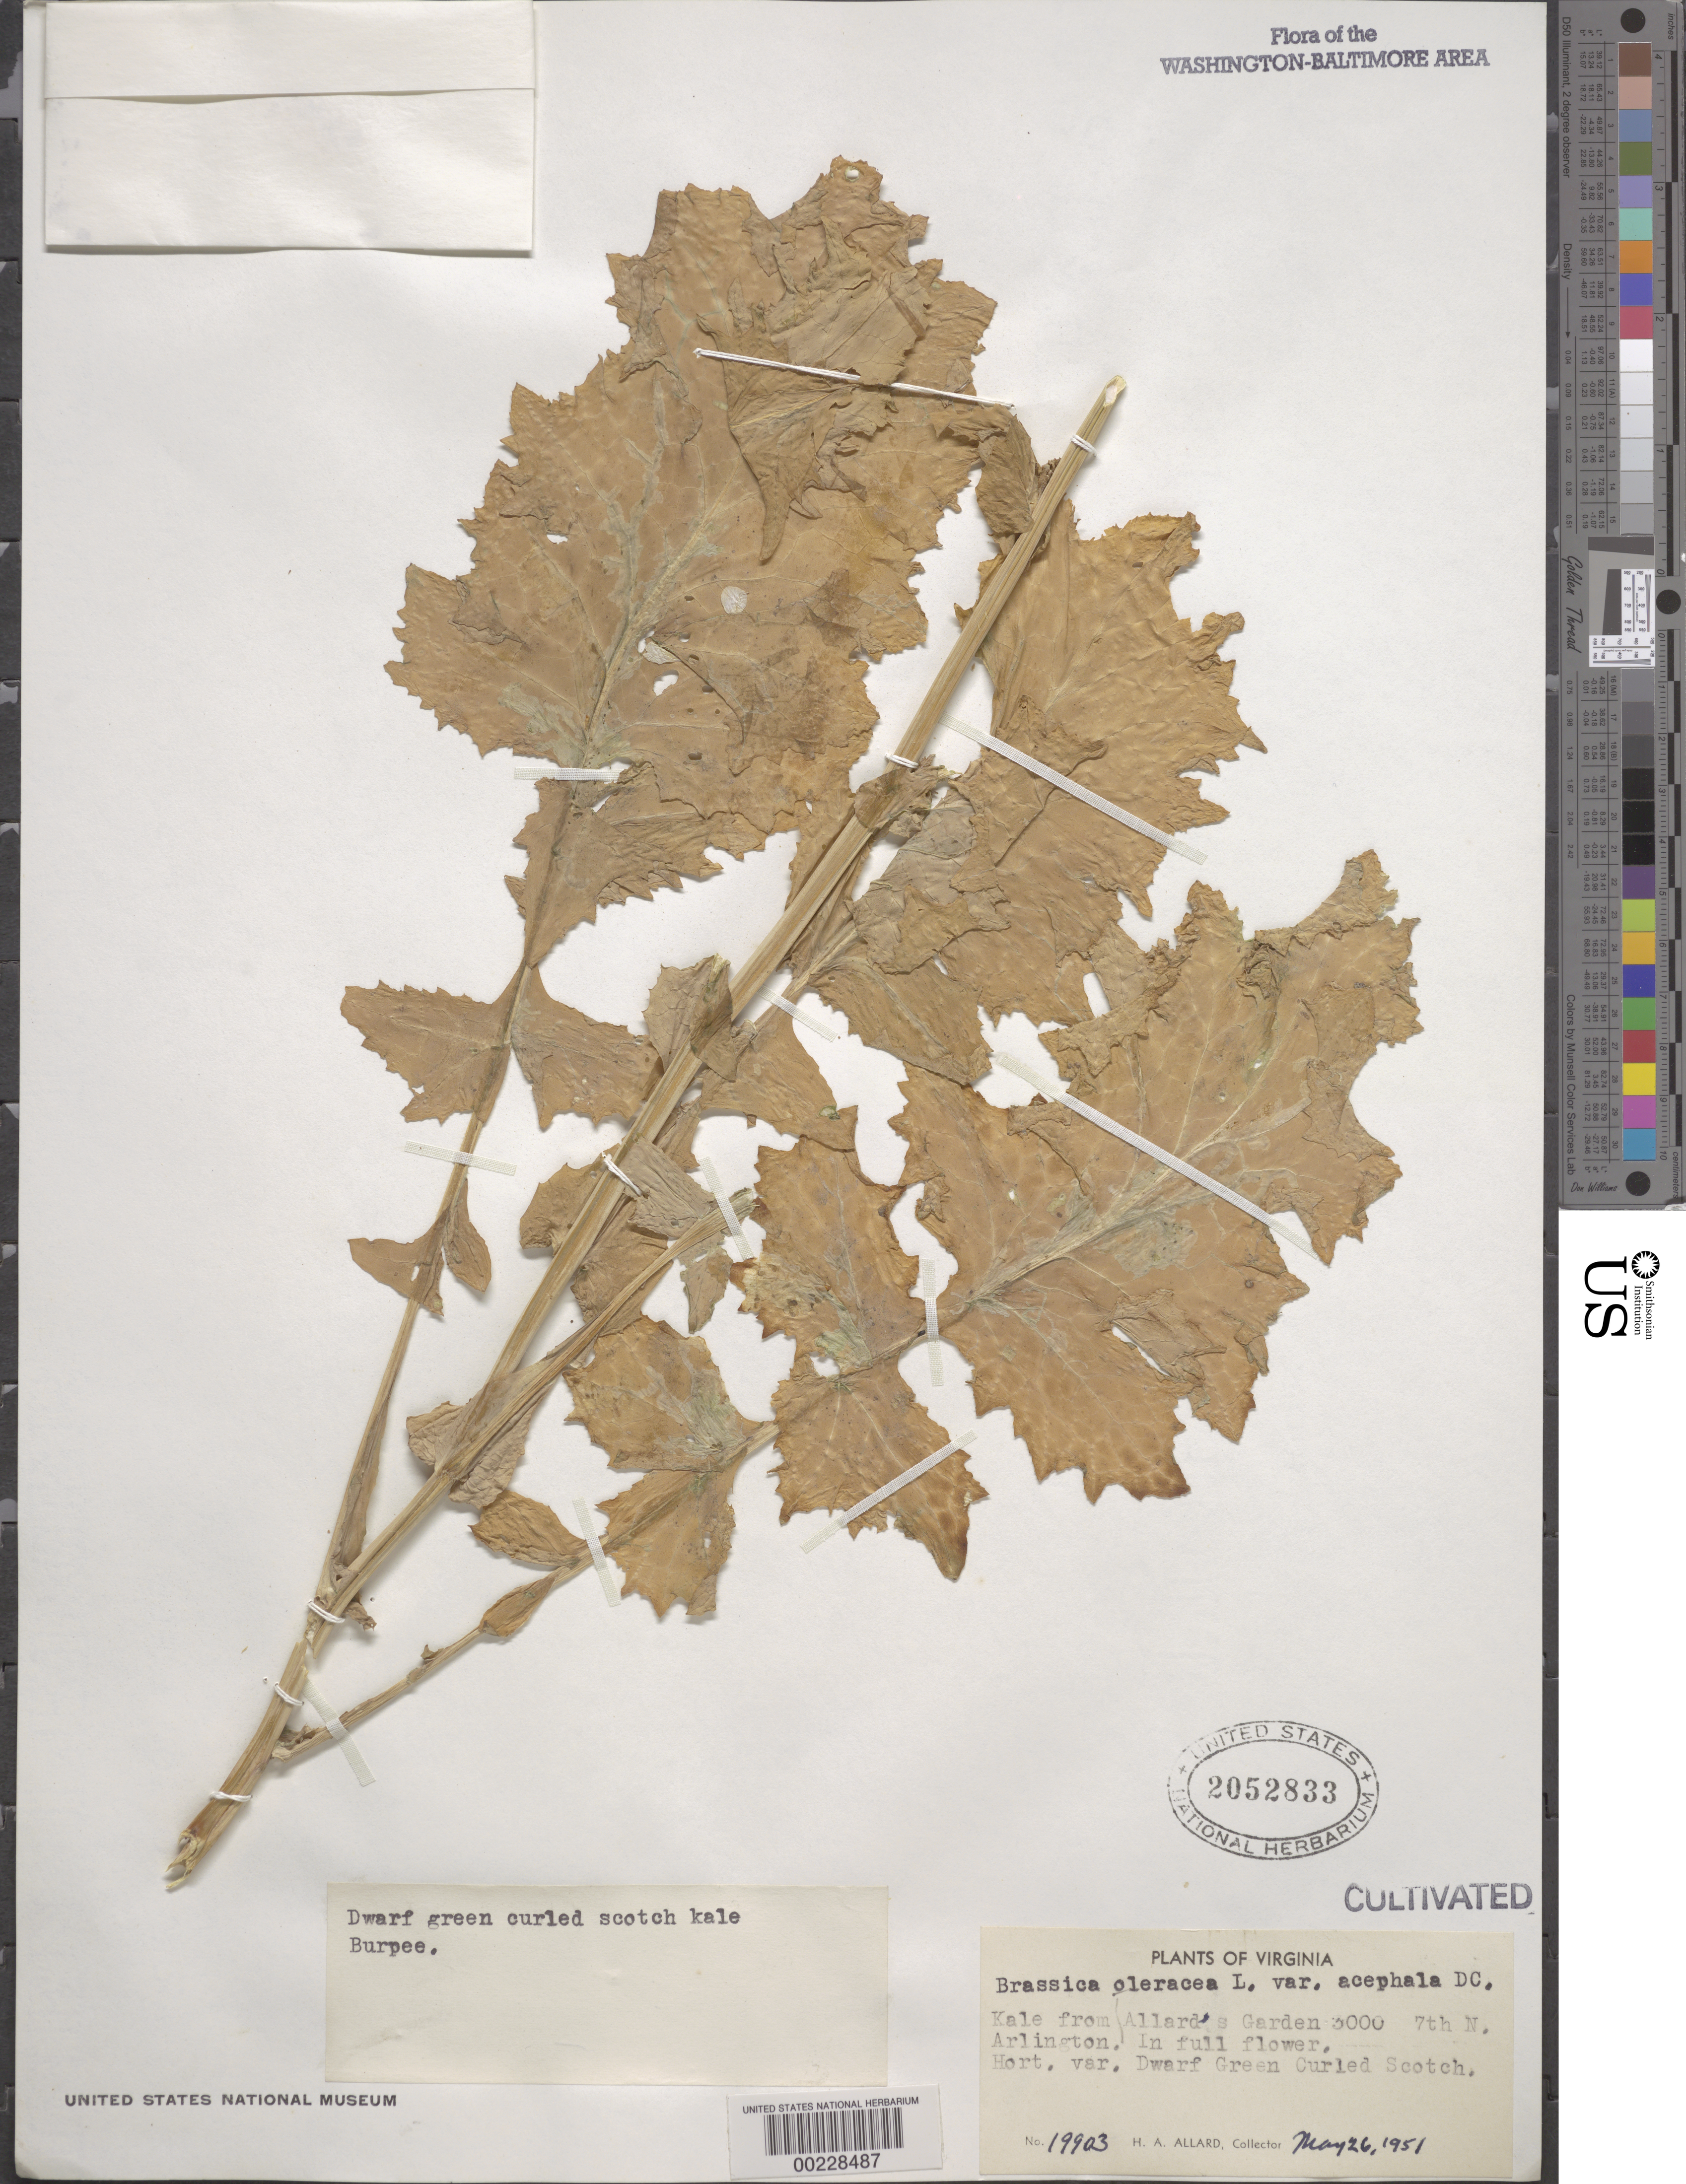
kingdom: Plantae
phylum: Tracheophyta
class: Magnoliopsida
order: Brassicales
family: Brassicaceae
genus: Brassica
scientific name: Brassica oleracea var. acephala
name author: DC.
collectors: H. A. Allard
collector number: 19903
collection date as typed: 26 May 1951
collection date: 1951-05-26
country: United States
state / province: Virginia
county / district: Arlington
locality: Clarendon, 3000 7th St N, H.A. Allard's garden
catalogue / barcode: US 2052833